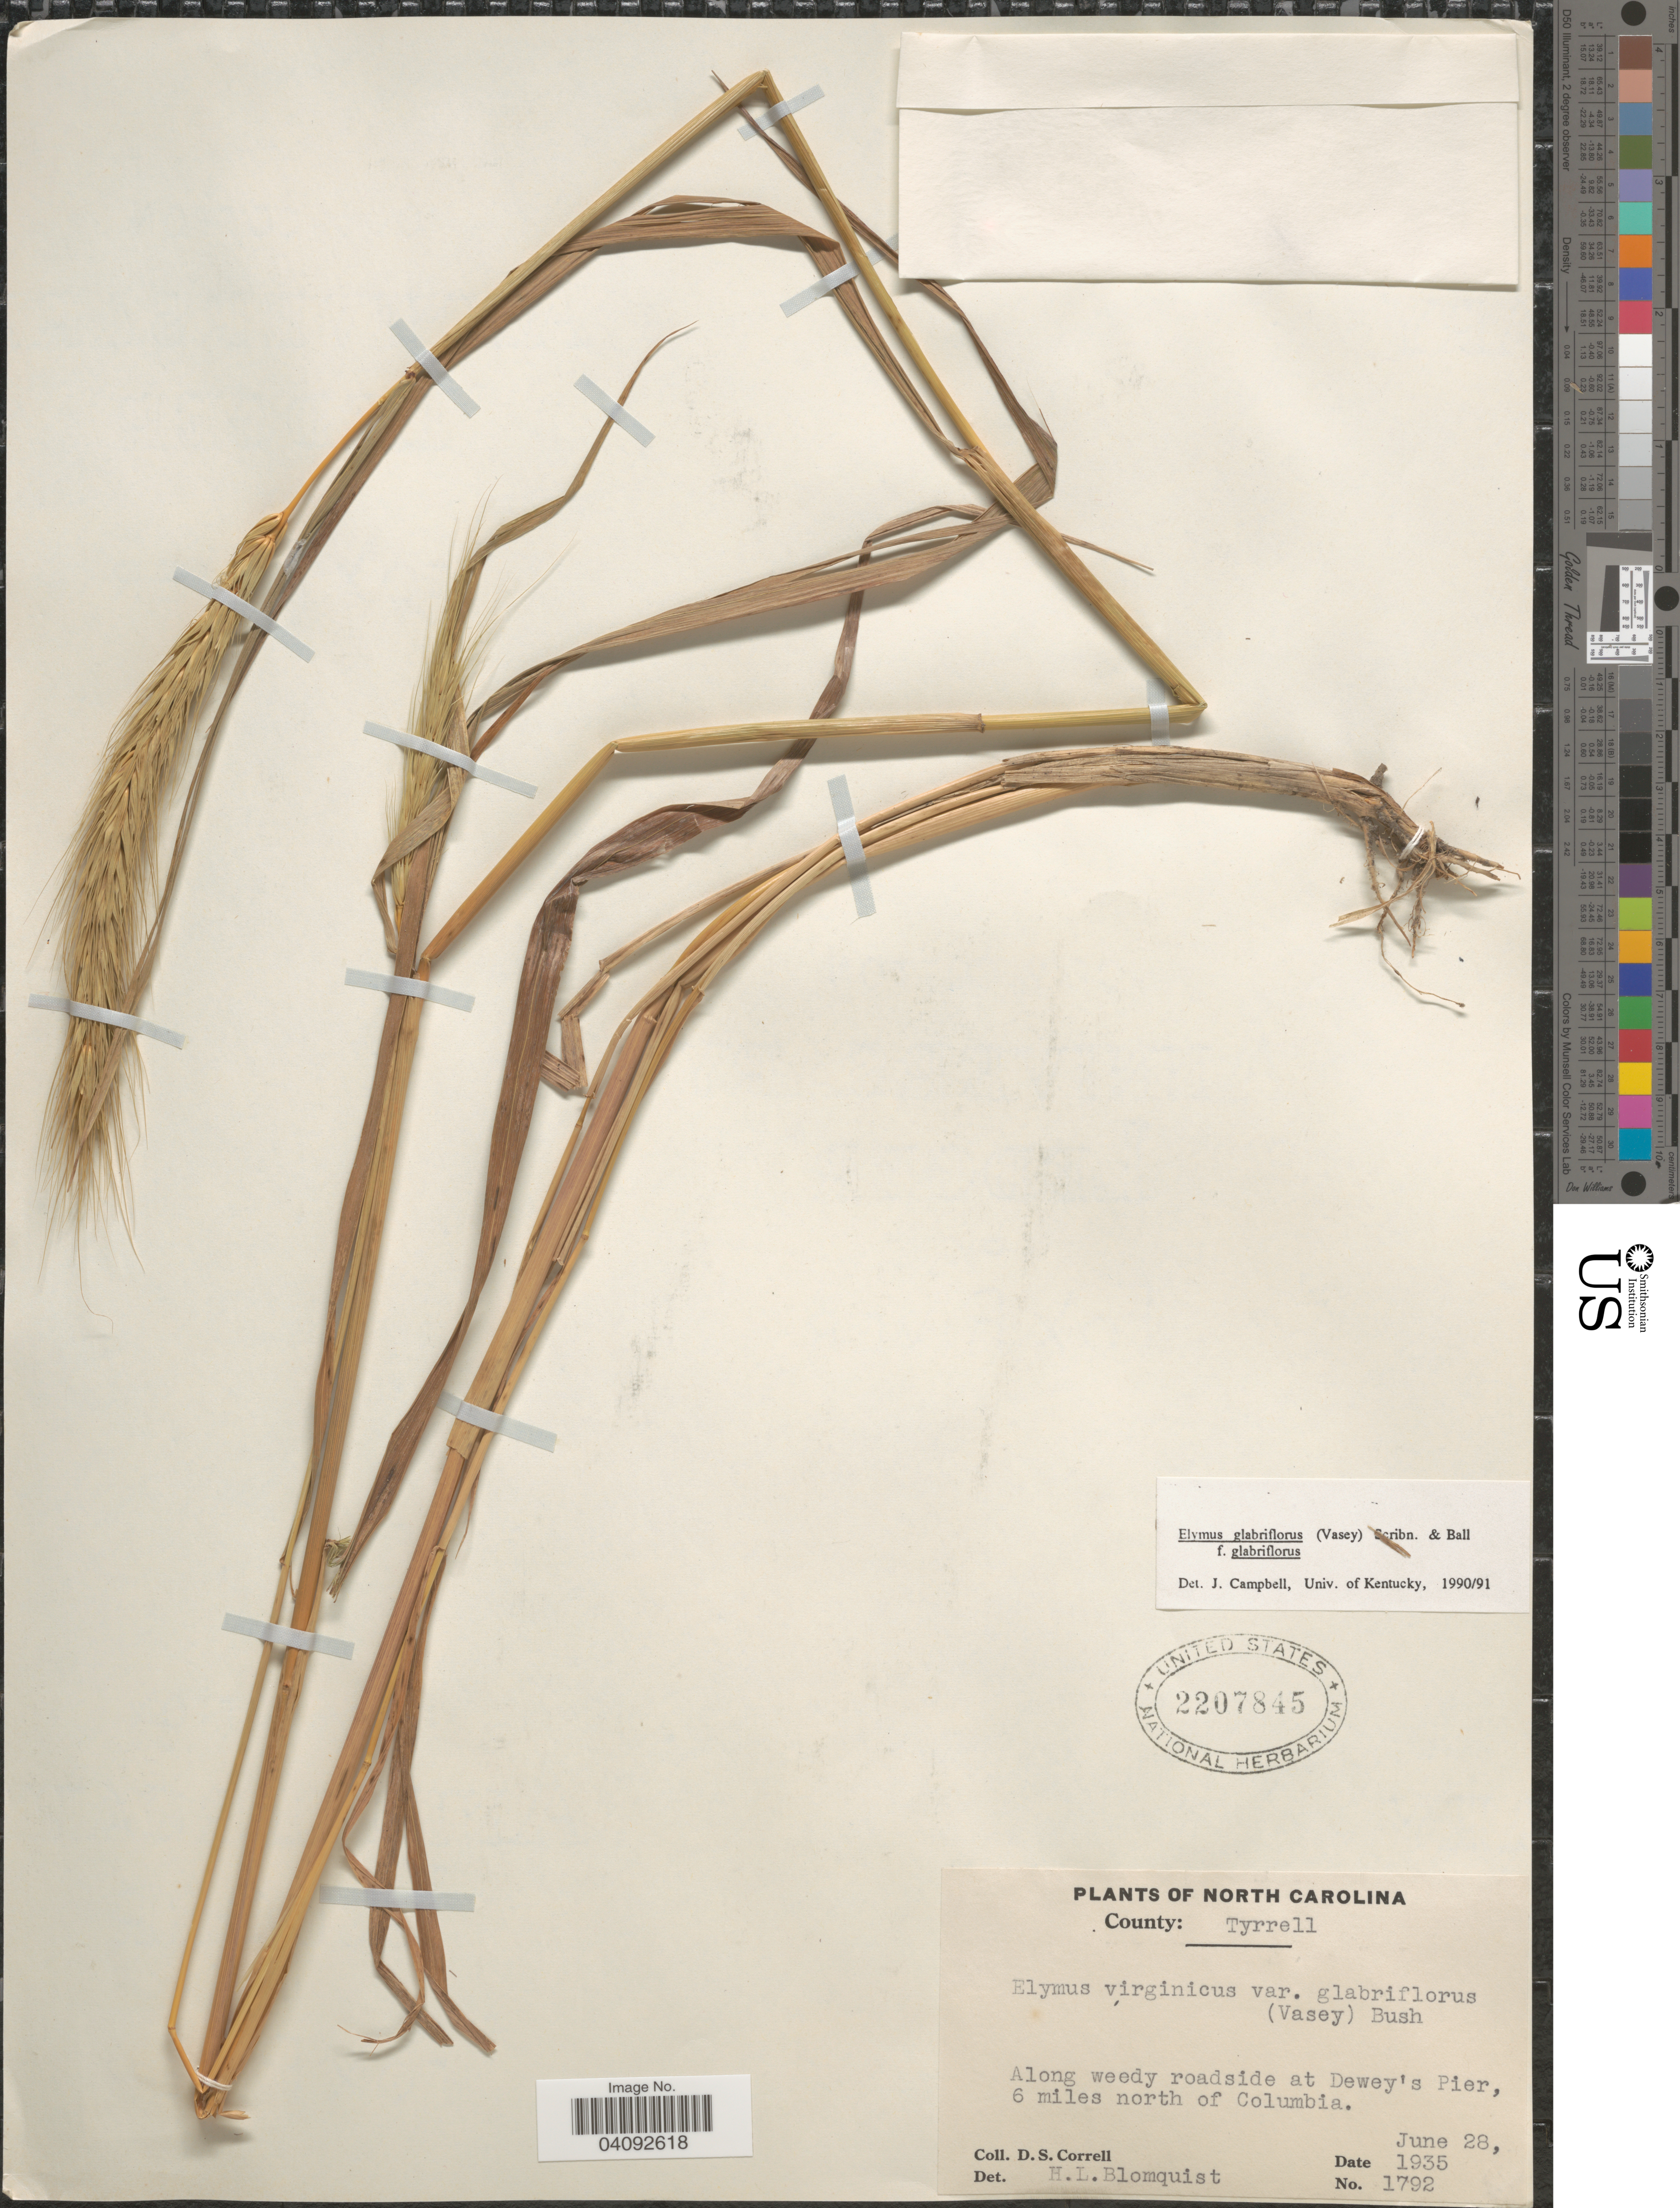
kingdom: Plantae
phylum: Tracheophyta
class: Liliopsida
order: Poales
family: Poaceae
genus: Elymus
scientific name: Elymus glabriflorus var. glabriflorus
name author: (Vasey ex L.H. Dewey) Scribn. & C.R. Ball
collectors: D. S. Correll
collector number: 1792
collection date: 1935-06-28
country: United States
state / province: North Carolina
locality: County: Tyrrell. Along weedy roadside at Dewey's Pier, 6 miles north of Columbia.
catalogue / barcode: US 2207845